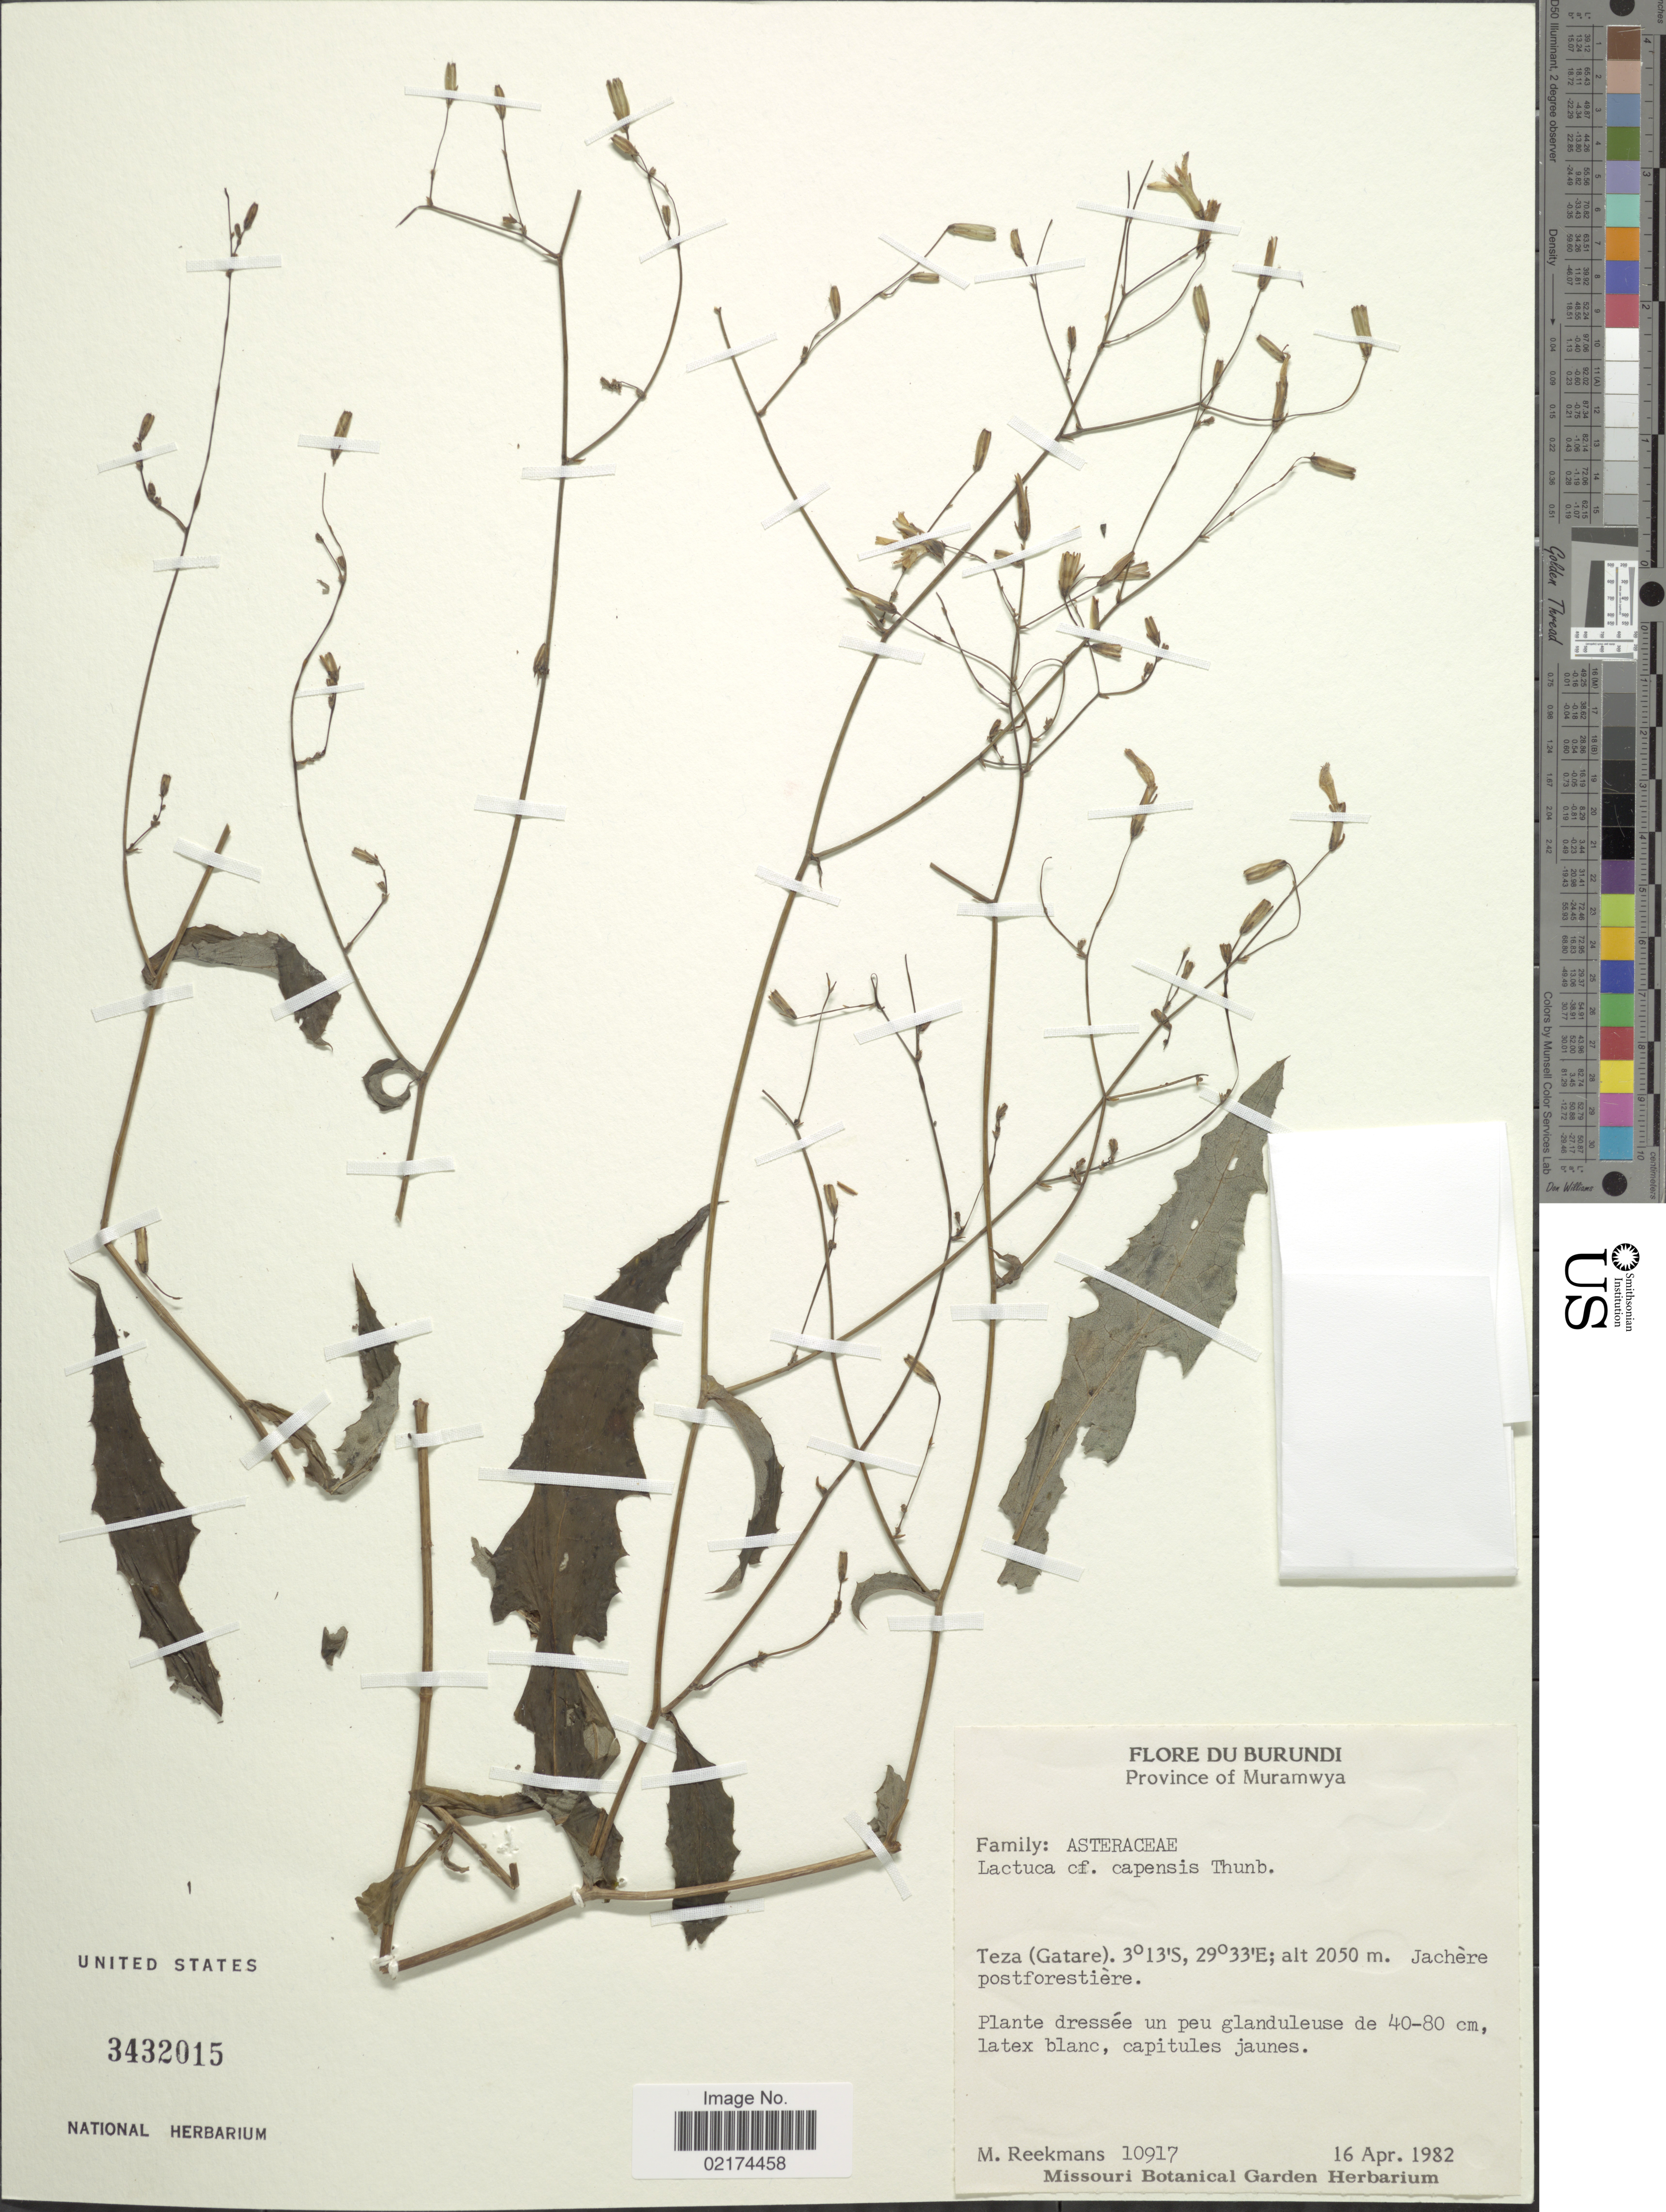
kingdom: Plantae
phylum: Tracheophyta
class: Magnoliopsida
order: Asterales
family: Asteraceae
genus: Lactuca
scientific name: Lactuca inermis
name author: Forssk.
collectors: M. Reekmans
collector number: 10917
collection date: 1982-04-16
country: Burundi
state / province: Muramvya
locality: Teza (Gatare) Jachere postforestiere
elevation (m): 2050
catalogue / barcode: US 3432015